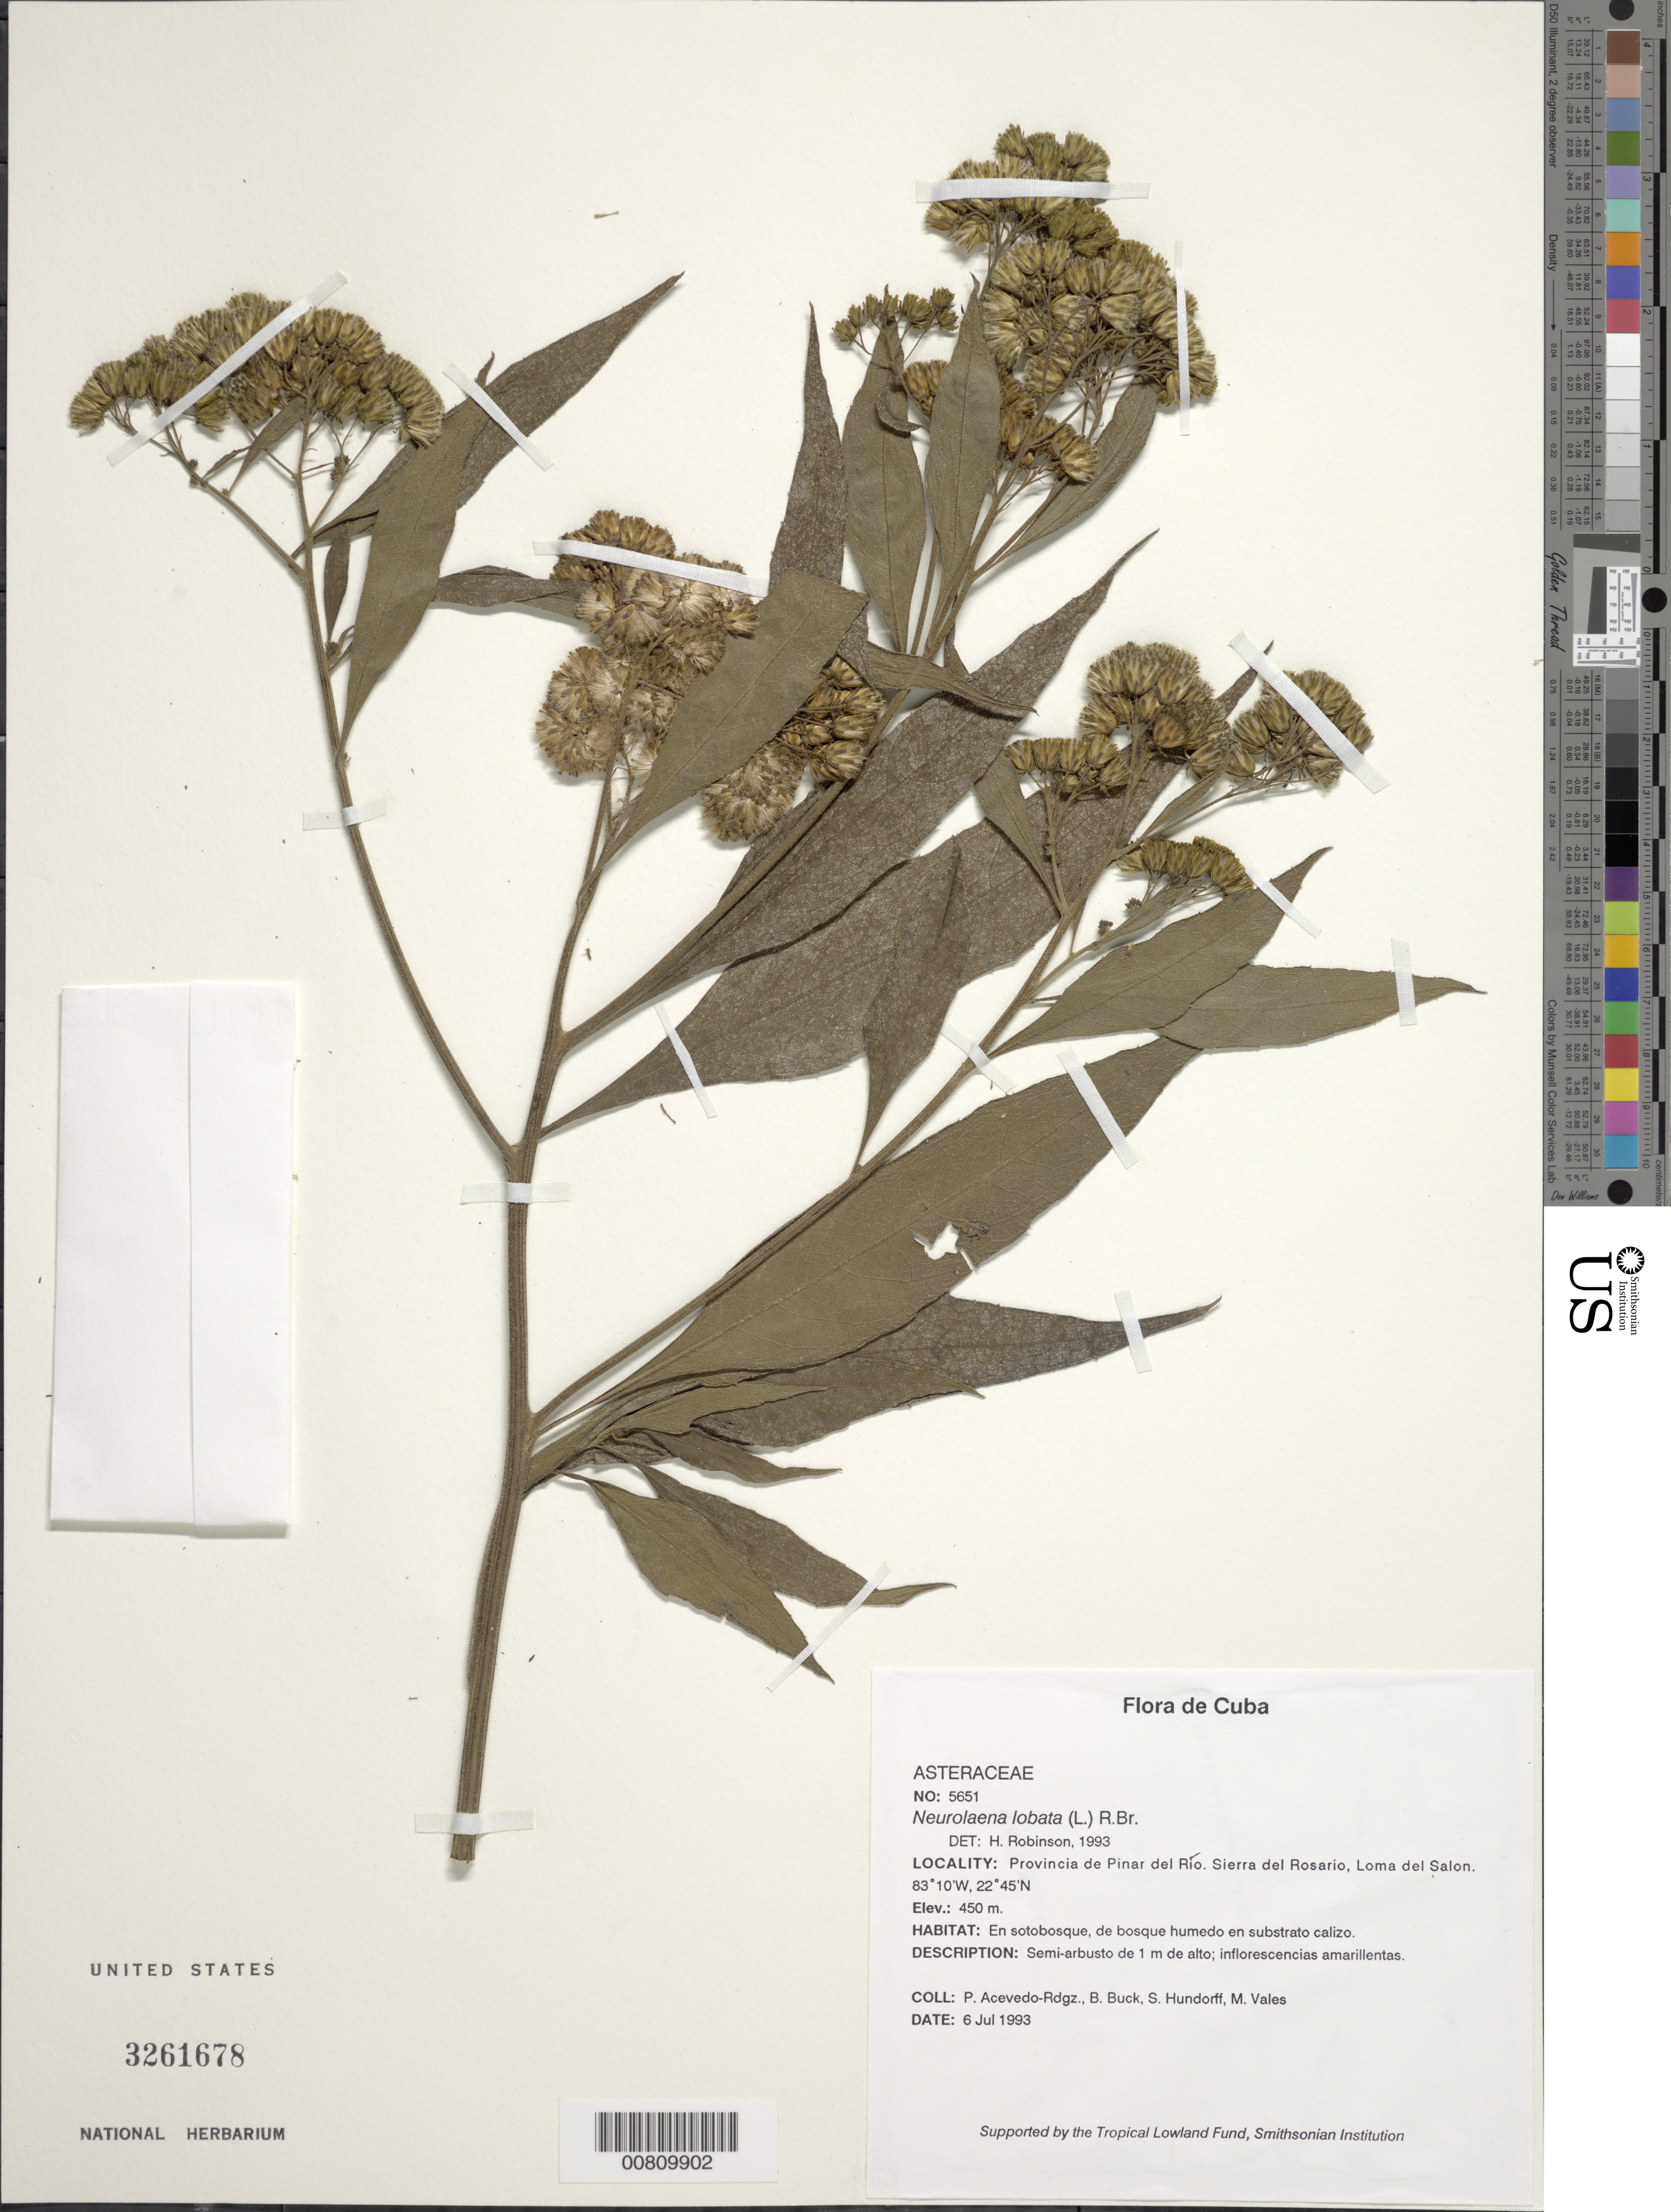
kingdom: Plantae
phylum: Tracheophyta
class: Magnoliopsida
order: Asterales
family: Asteraceae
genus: Neurolaena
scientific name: Neurolaena lobata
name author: (L.) R. Br. ex Cass.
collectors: P. Acevedo-Rodr., B. Buck, S. Hundorf & M. Vales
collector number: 5651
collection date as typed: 06 Jul 1993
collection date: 1993-07-06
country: Cuba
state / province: Pinar del Rio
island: Cuba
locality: Provincia de Pinar del Río Sierra del Rosario, Loma del Salon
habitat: En sotobosque, de bosque humedo en substrato calizo.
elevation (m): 450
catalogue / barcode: US 3261678